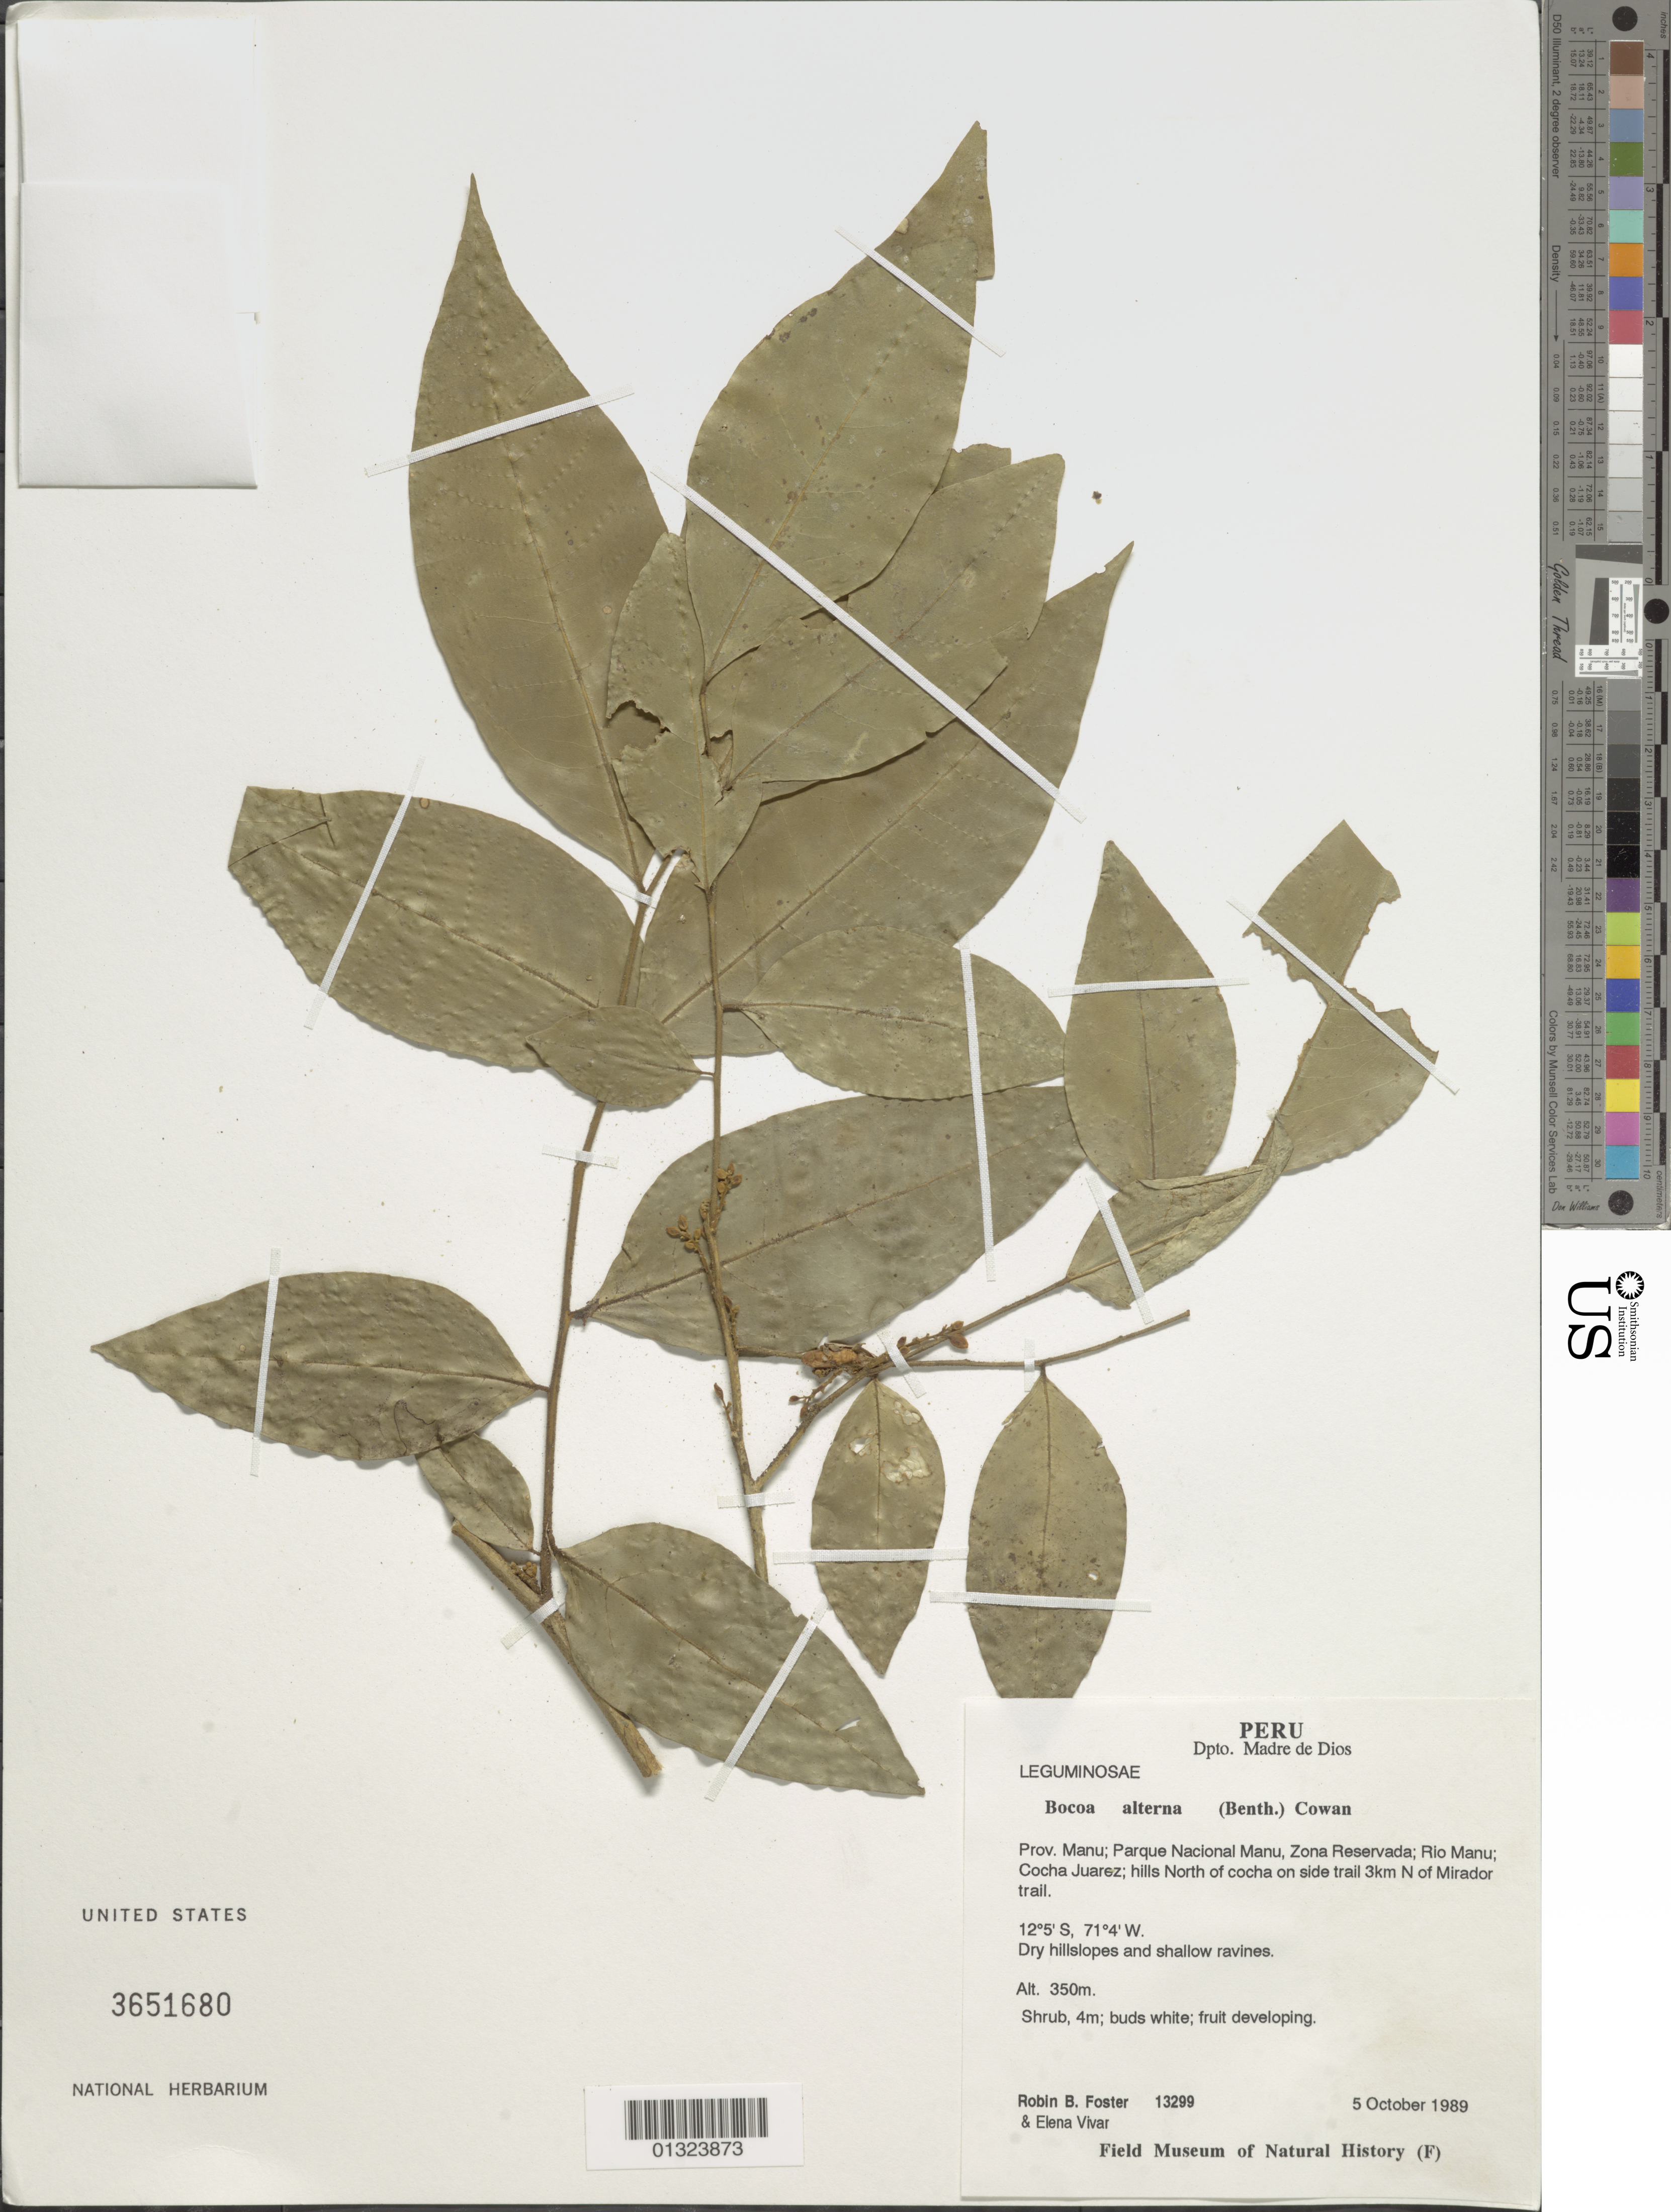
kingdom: Plantae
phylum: Tracheophyta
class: Magnoliopsida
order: Fabales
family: Fabaceae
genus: Bocoa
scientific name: Bocoa alterna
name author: (Benth.) R.S. Cowan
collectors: R. B. Foster & E. Vivar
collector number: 13299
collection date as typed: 05 Oct 1989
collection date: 1989-10-05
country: Peru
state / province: Madre de Dios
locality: Prov. De Manu: Parque Nacional de Manu, Zona Reservada Rio Manu; Cocha Juarez; hills N of cocha on side trail 3 km N of Mirador trail.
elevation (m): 350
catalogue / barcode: US 3651680